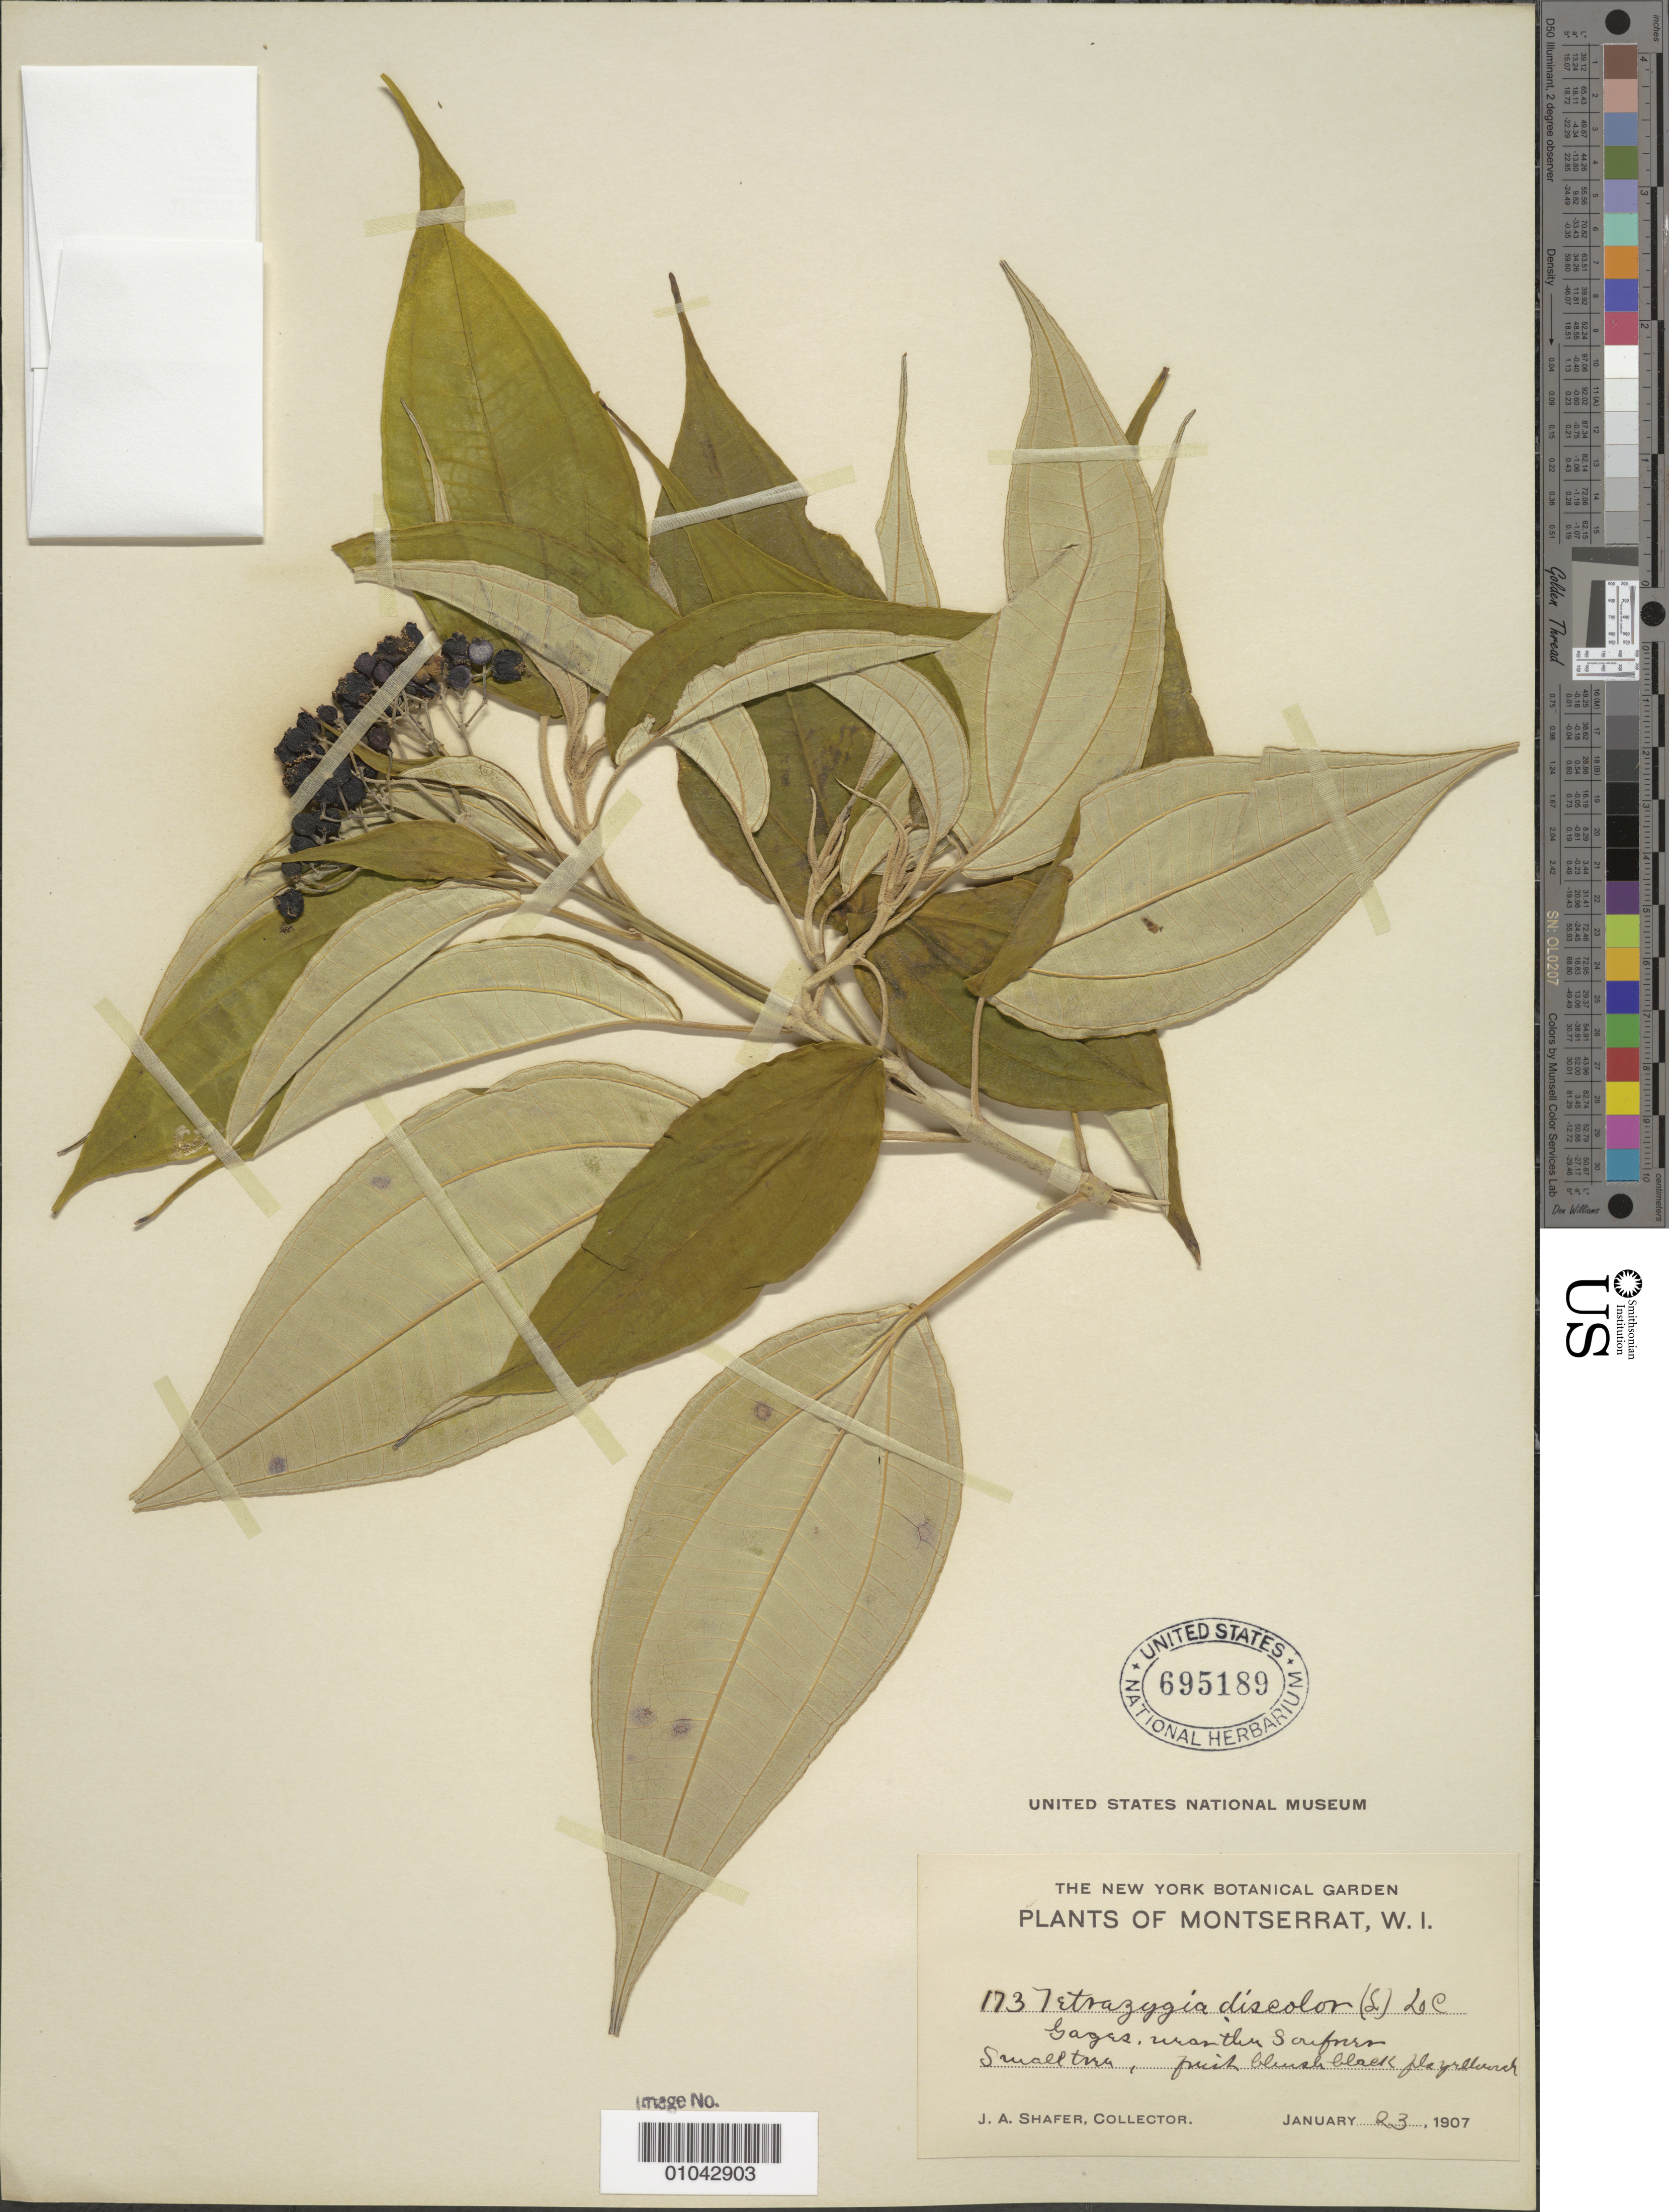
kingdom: Plantae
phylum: Tracheophyta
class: Magnoliopsida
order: Myrtales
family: Melastomataceae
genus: Tetrazygia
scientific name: Tetrazygia discolor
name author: (L.) DC.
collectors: J. A. Shafer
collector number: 173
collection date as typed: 23 Jan 1907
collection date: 1907-01-23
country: Montserrat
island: Montserrat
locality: Gages, near the Soufriere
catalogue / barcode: US 695189